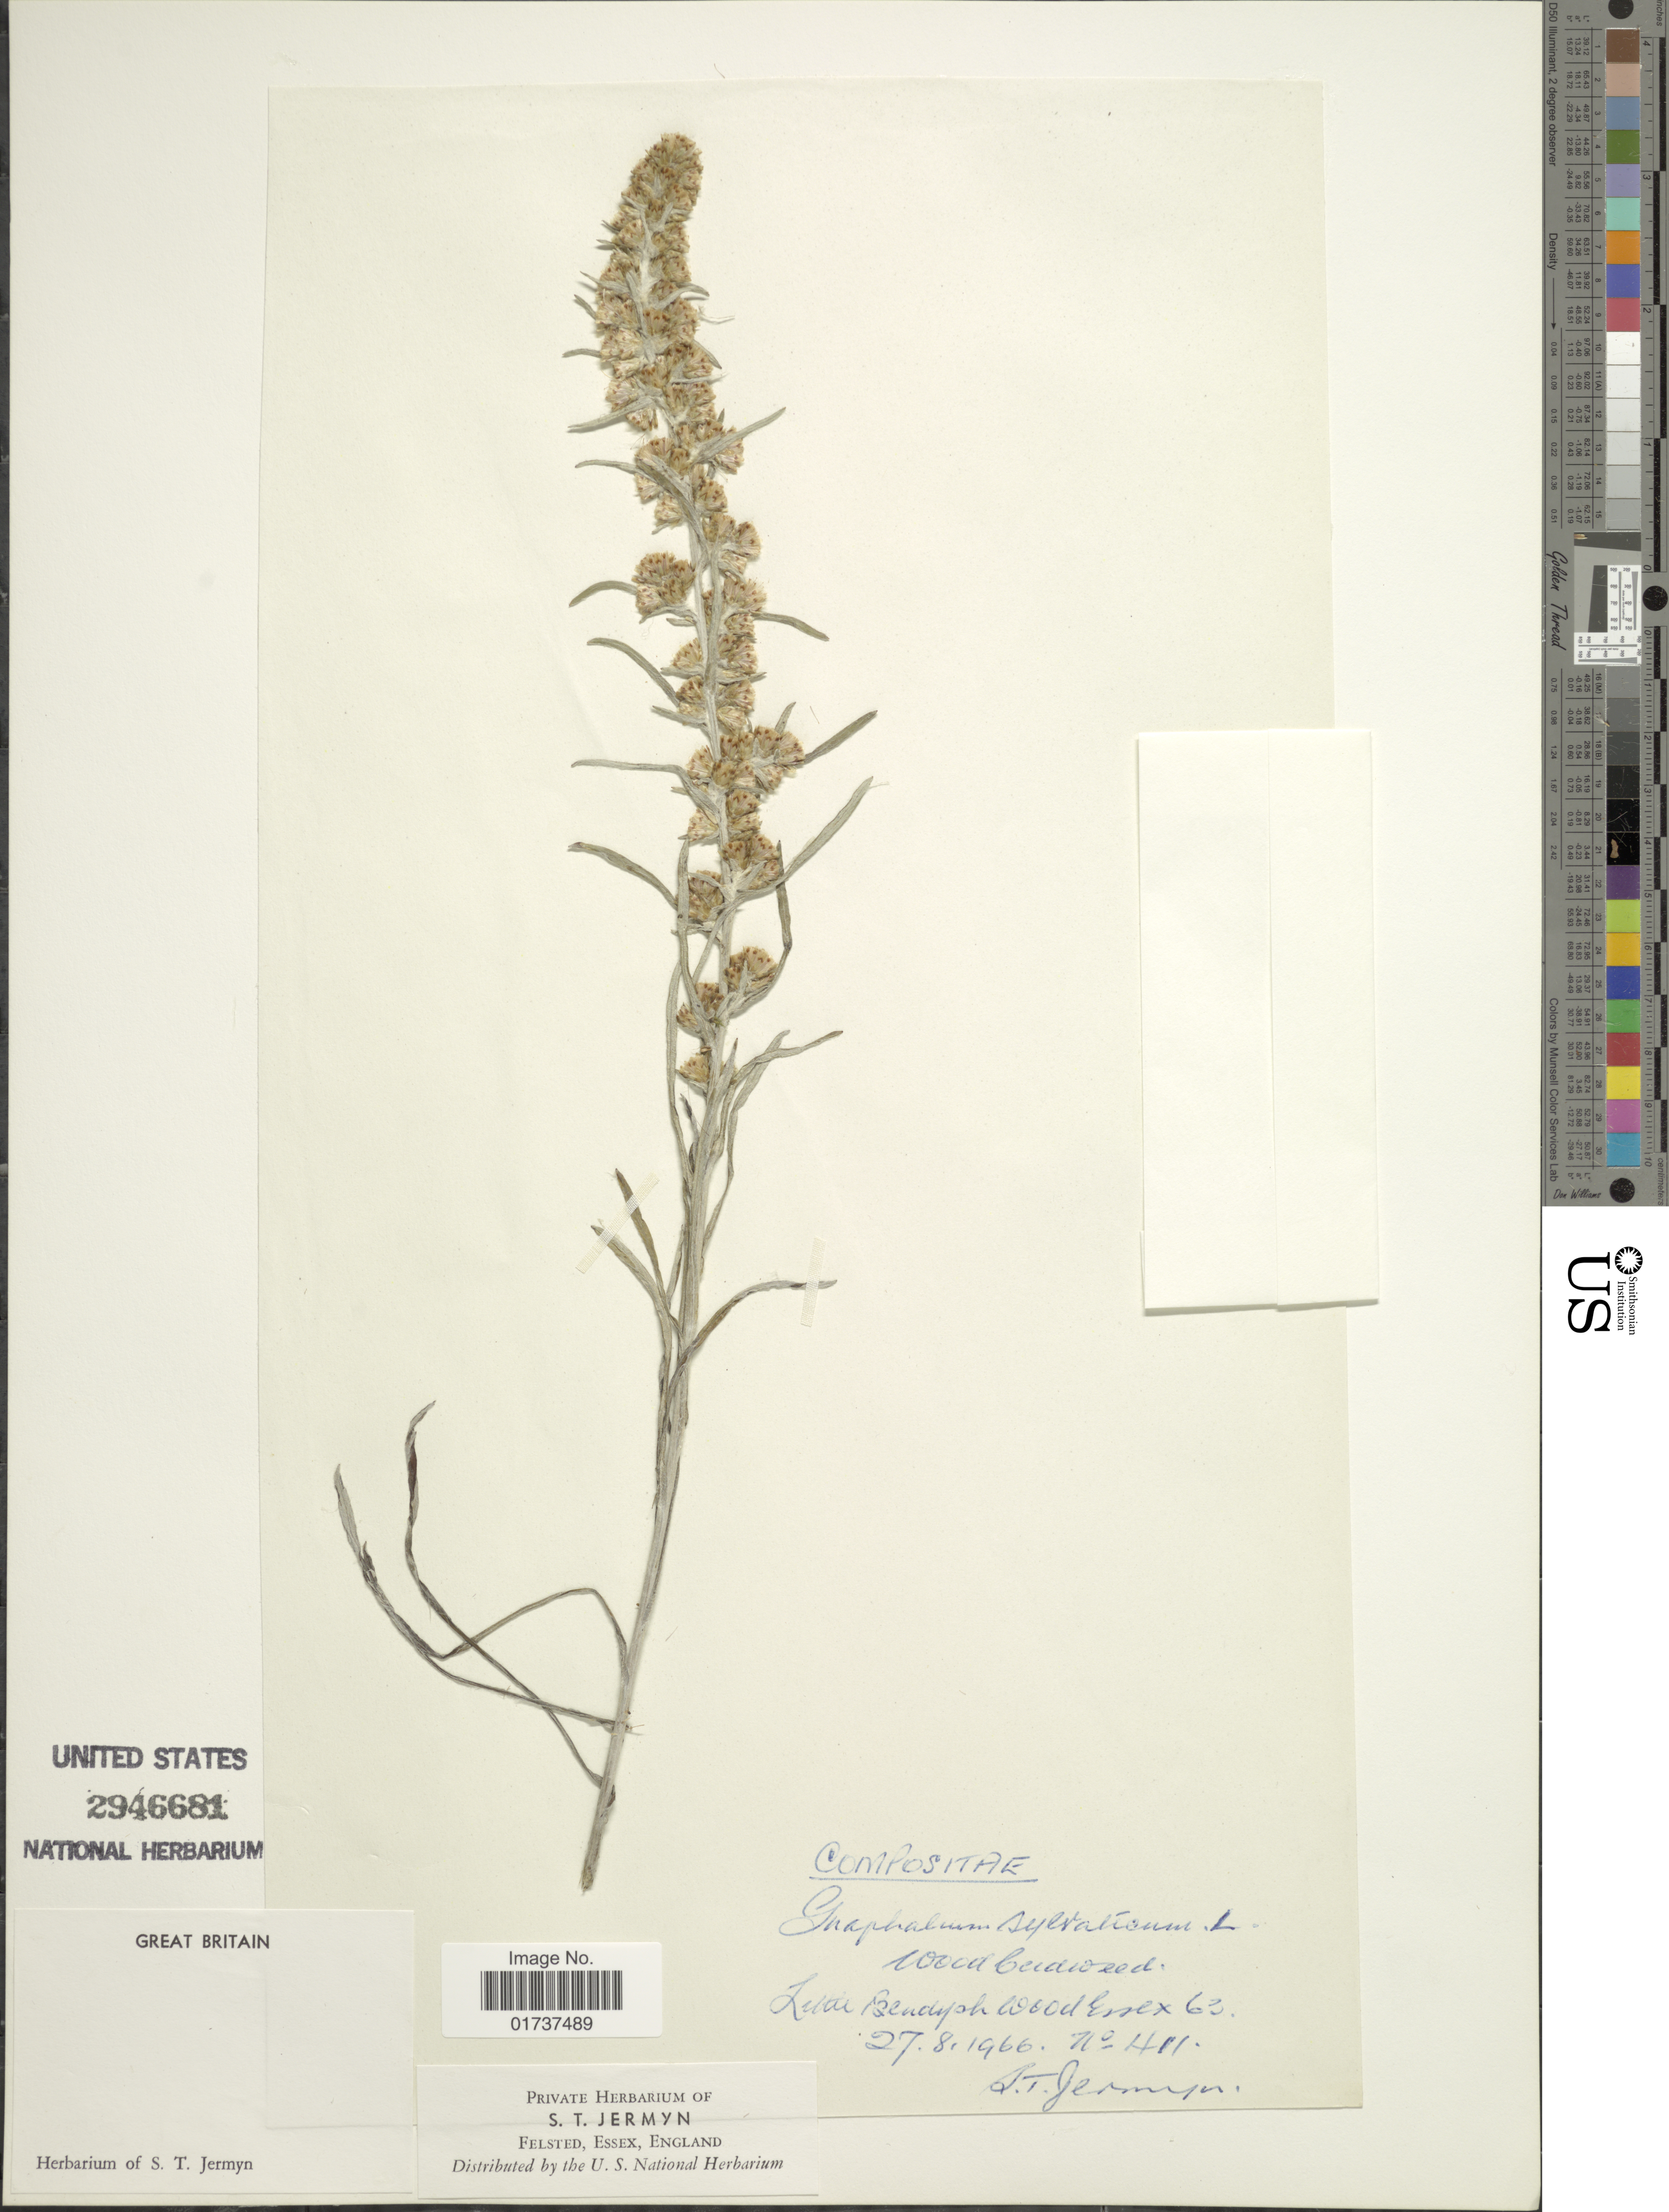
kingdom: Plantae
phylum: Tracheophyta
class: Magnoliopsida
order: Asterales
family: Asteraceae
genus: Gnaphalium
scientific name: Gnaphalium sylvaticum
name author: L.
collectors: S. Jermyn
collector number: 411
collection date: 1966-08-27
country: United Kingdom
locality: Luai, Bendysh wood Essex 63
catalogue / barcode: US 2946681